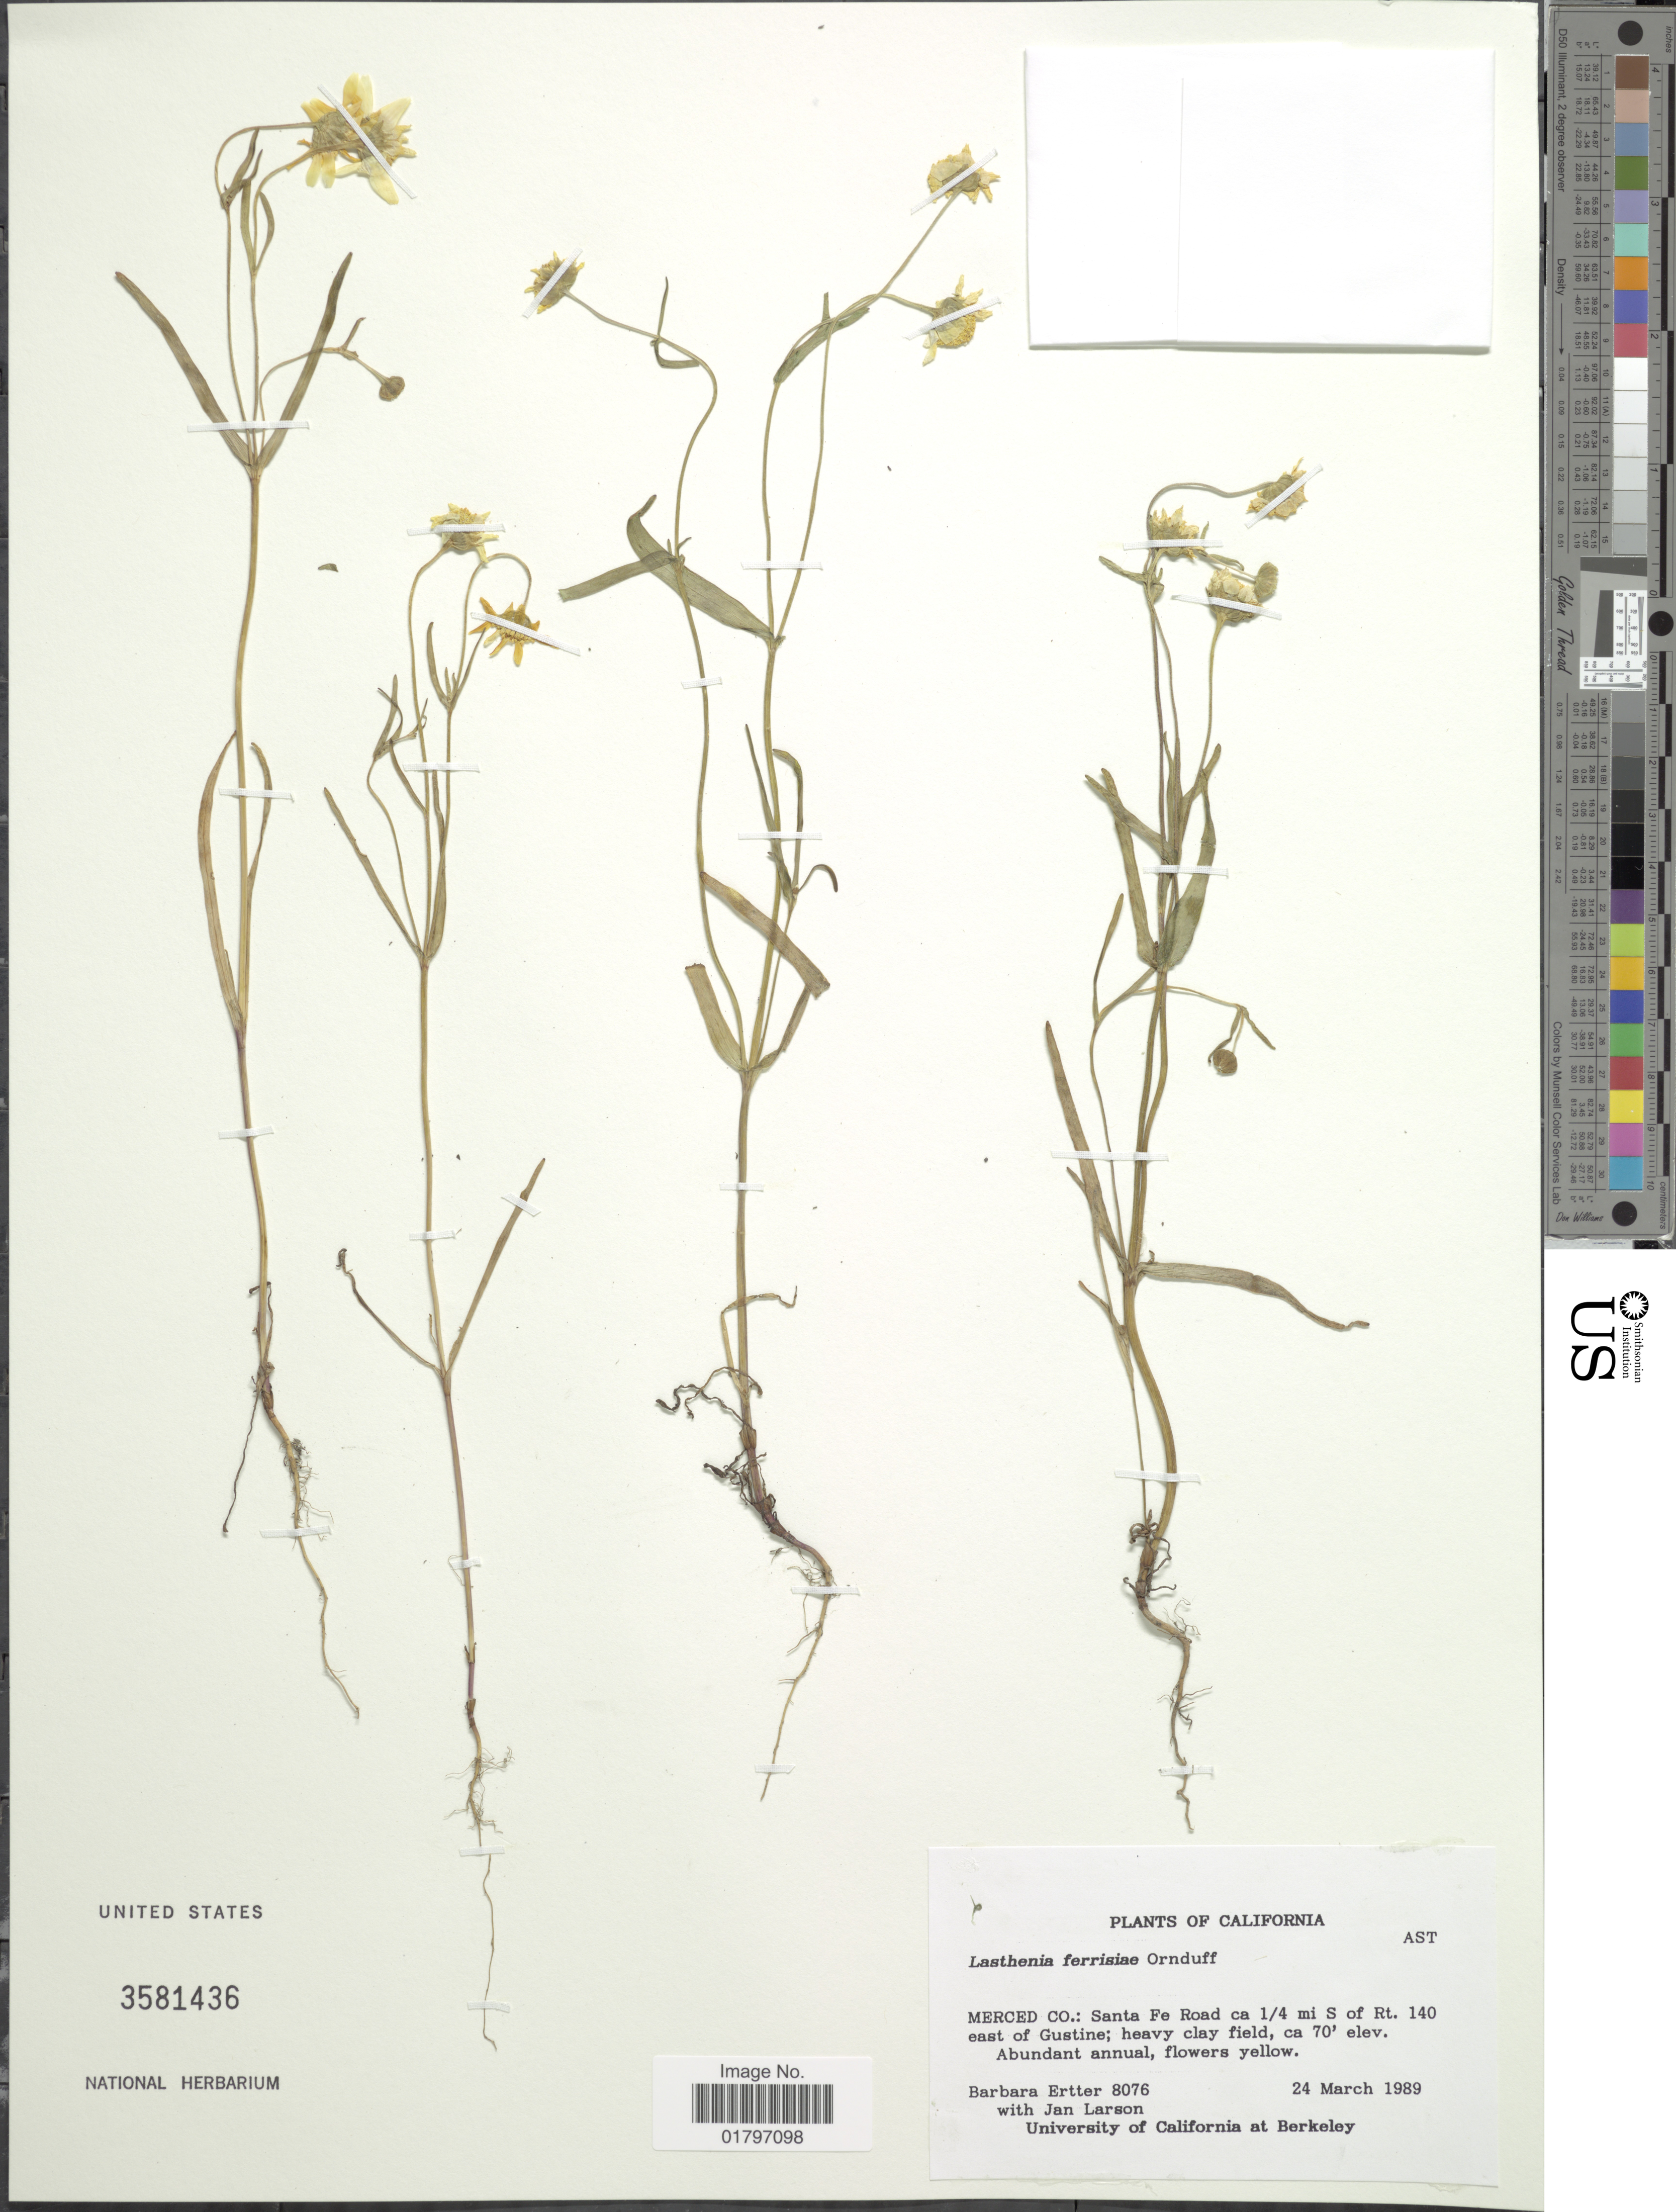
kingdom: Plantae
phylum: Tracheophyta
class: Magnoliopsida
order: Asterales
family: Asteraceae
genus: Lasthenia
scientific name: Lasthenia ferrisiae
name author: Ornduff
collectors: B. Ertter & J. Larson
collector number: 8076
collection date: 1989-03-24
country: United States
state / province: California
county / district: Merced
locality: Merced Co.: Santa Fe Road ca 1/4 mi S of Rt. 140 east of Gustine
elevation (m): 21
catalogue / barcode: US 3581436